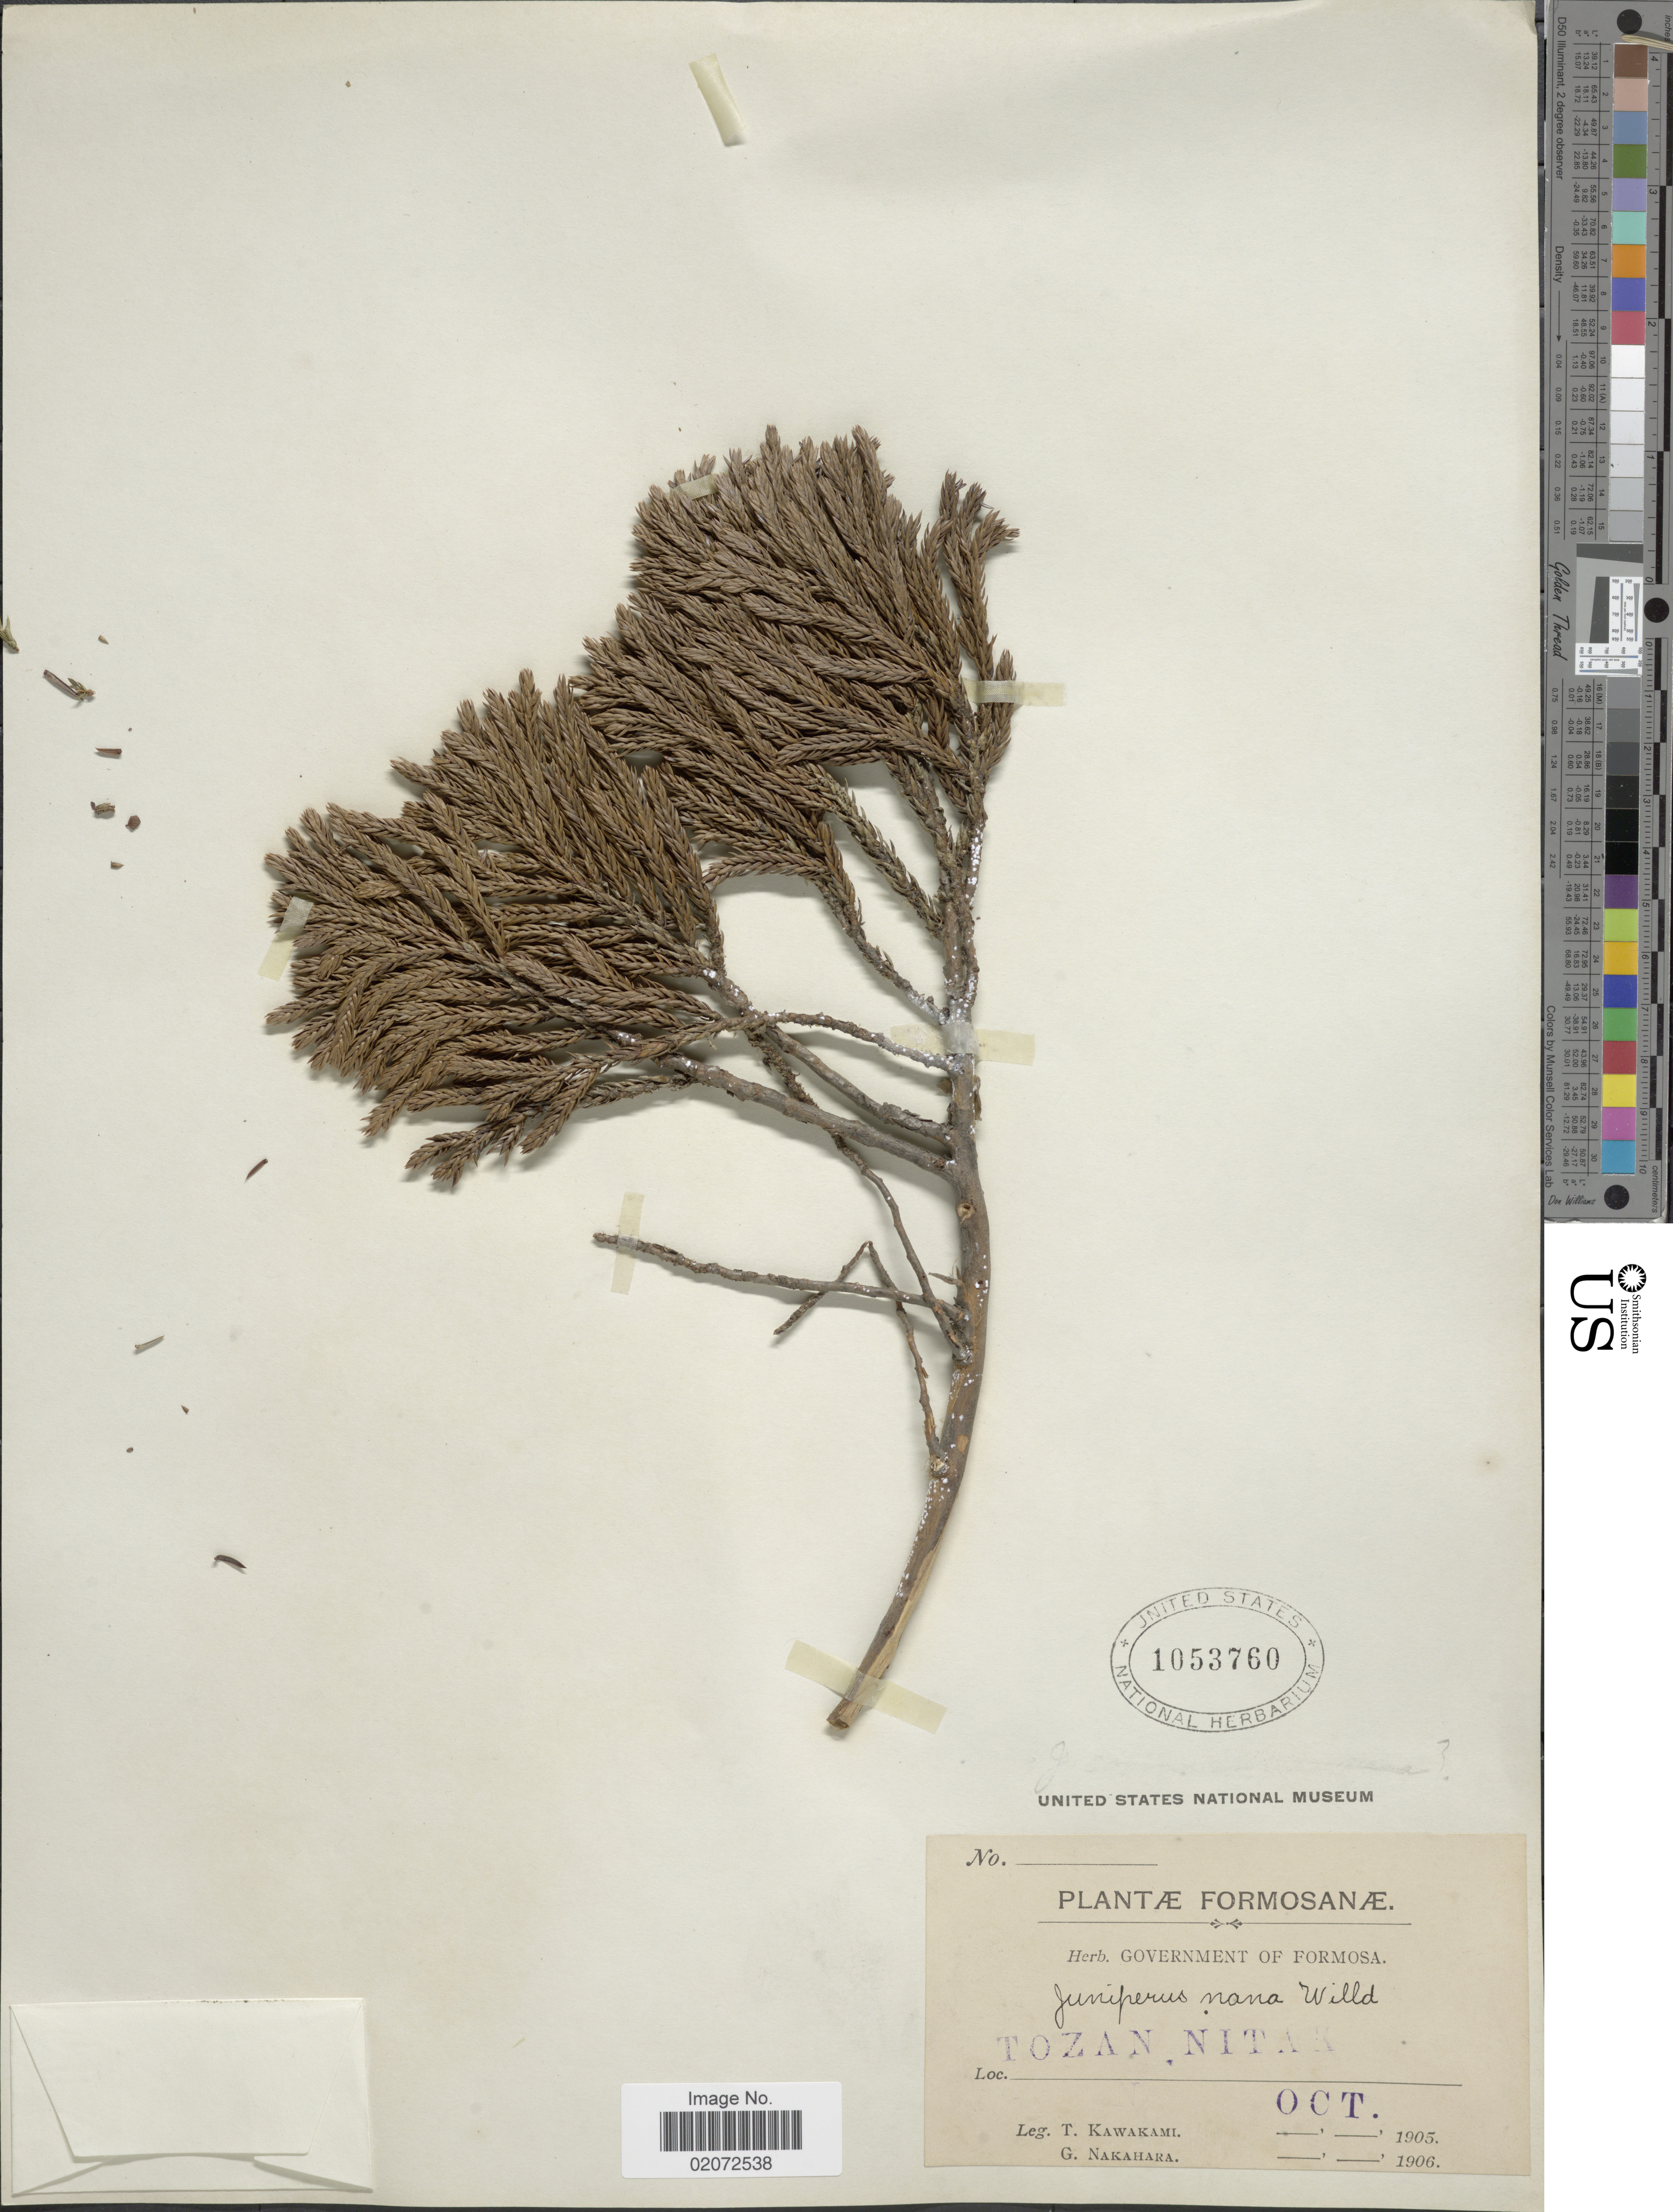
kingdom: Plantae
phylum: Tracheophyta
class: Pinopsida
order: Pinales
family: Cupressaceae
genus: Juniperus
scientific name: Juniperus communis subsp. nana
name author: (Willd.) Syme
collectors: T. Kawakami & G. Nakahara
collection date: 1905-10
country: Taiwan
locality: Formosanae. Tozan Nitak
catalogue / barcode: US 1053760